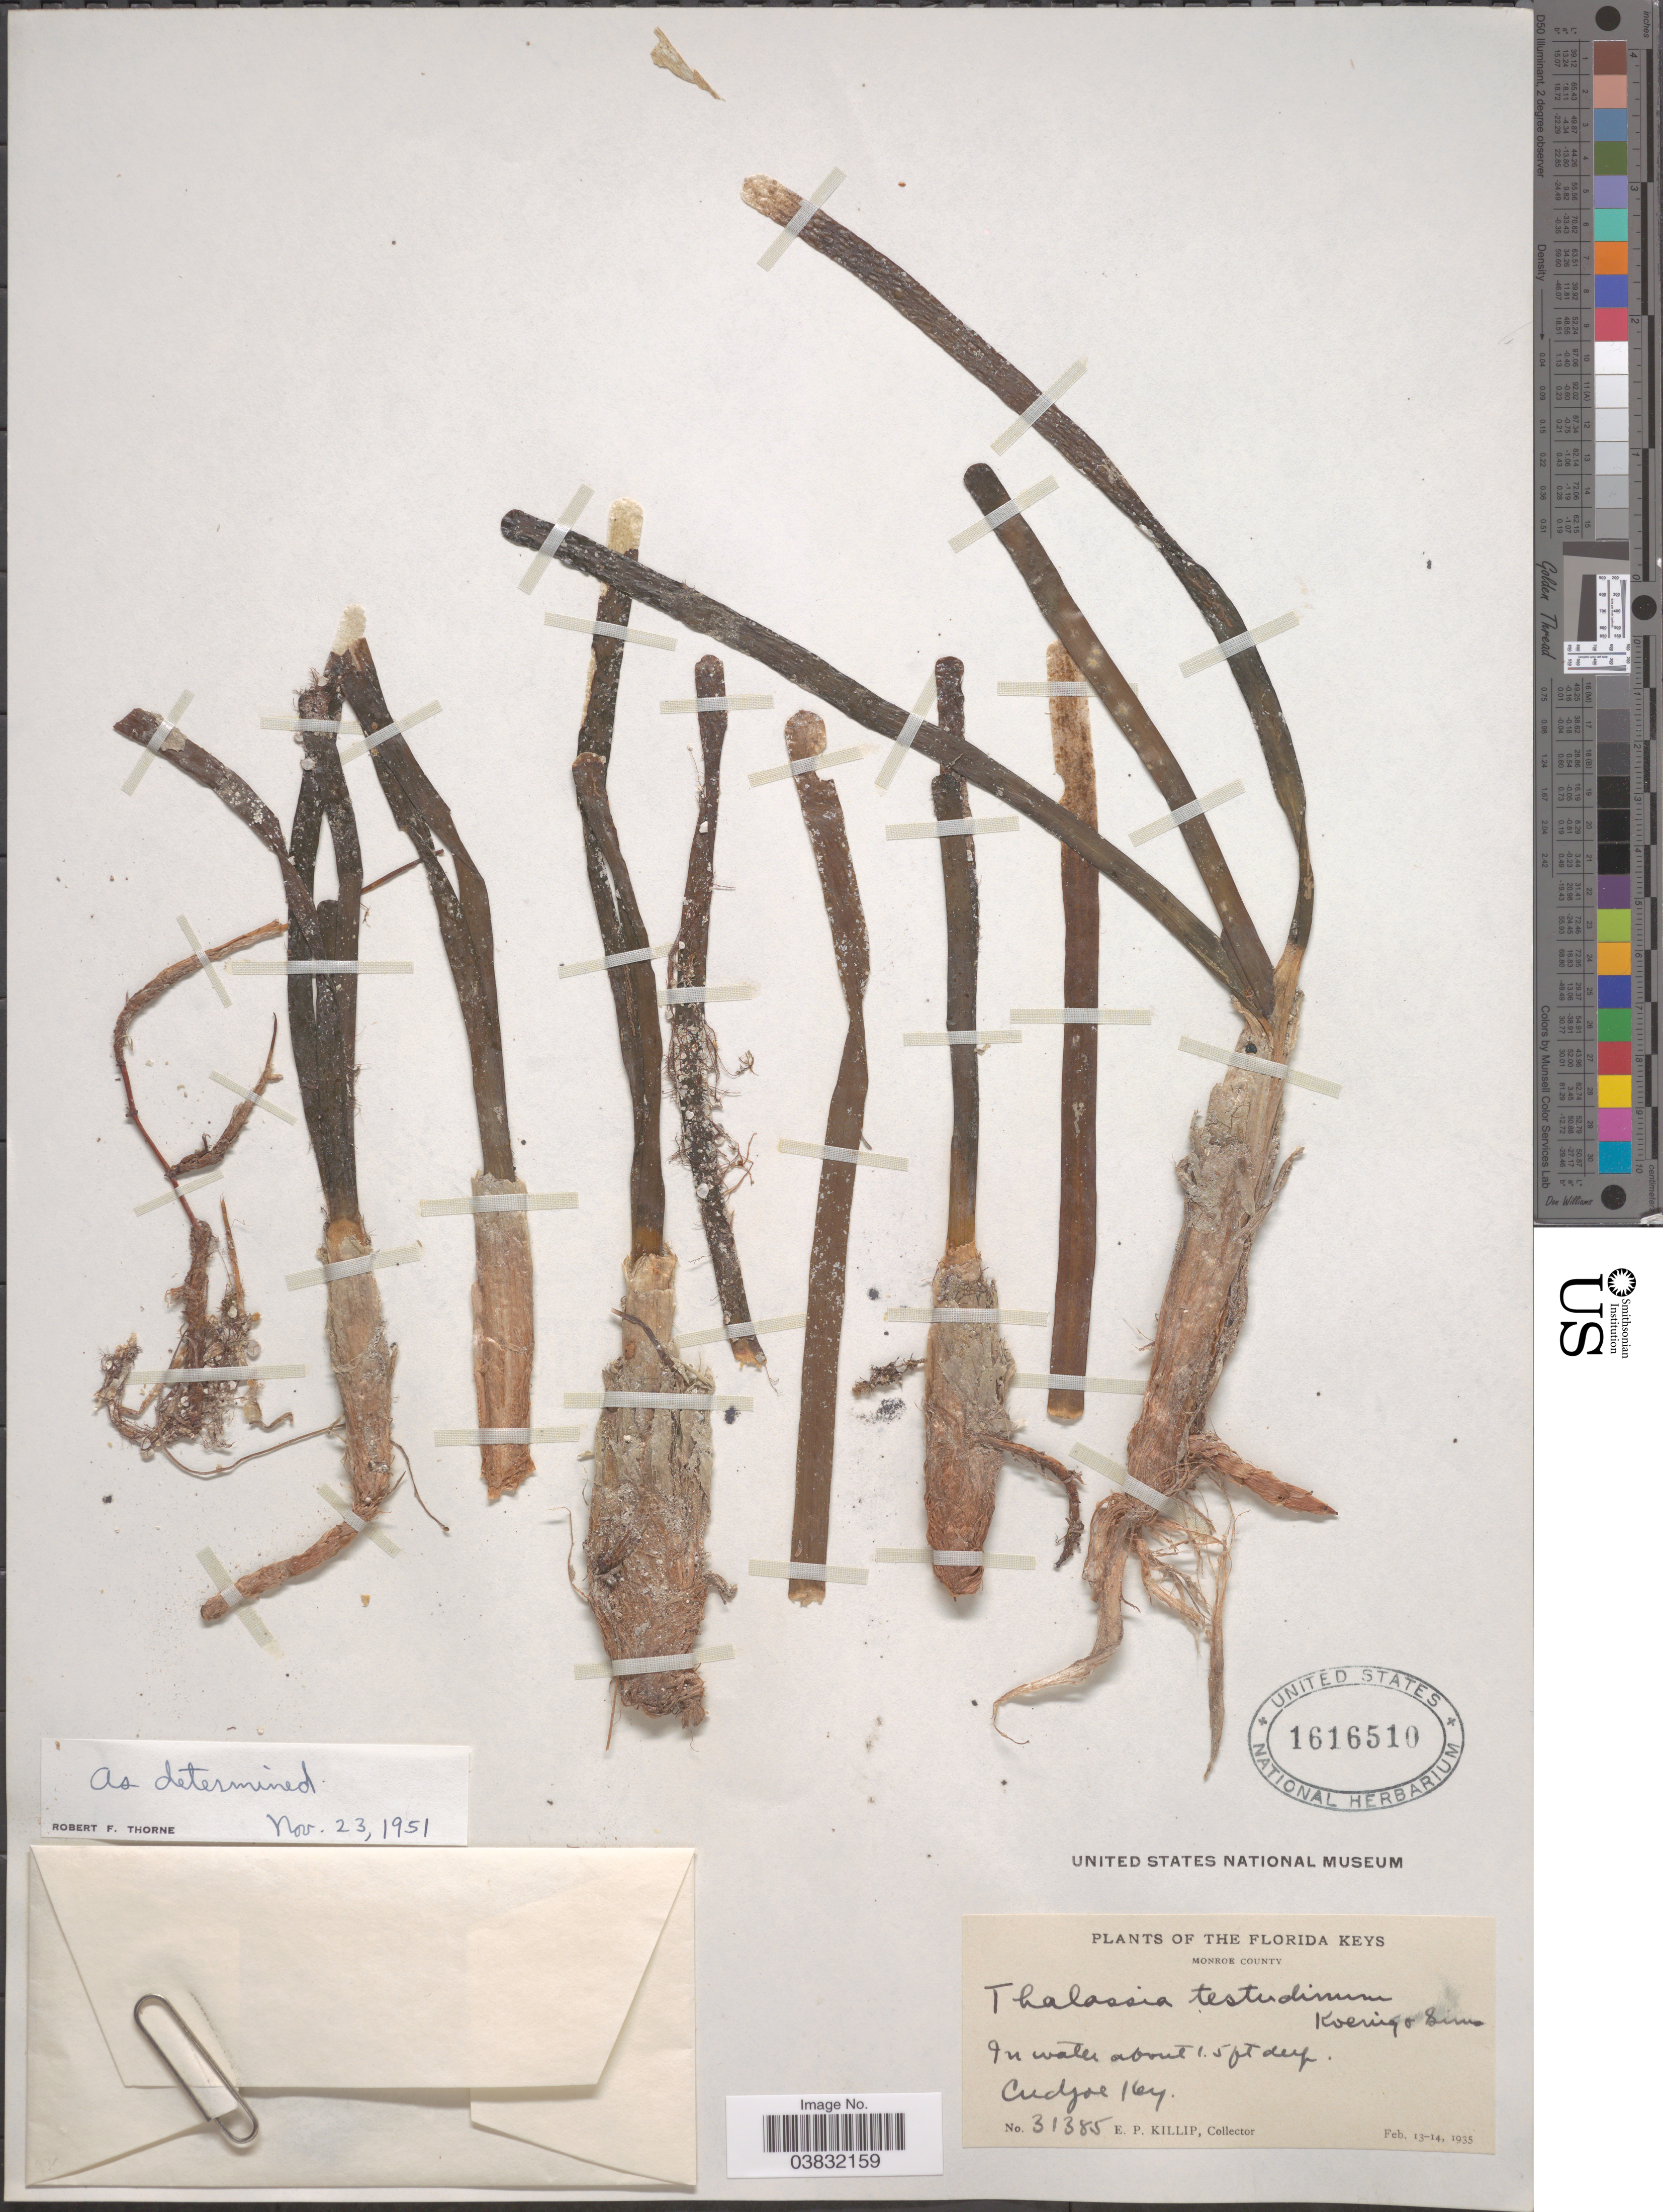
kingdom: Plantae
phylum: Tracheophyta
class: Liliopsida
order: Alismatales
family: Hydrocharitaceae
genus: Thalassia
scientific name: Thalassia testudinum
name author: Banks & Sol. ex K.D. Koenig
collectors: E. P. Killip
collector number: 31385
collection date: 1935-02-13/1935-02-14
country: United States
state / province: Florida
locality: The Florida Keys. Monroe County. Cudjoe Key.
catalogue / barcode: US 1616510